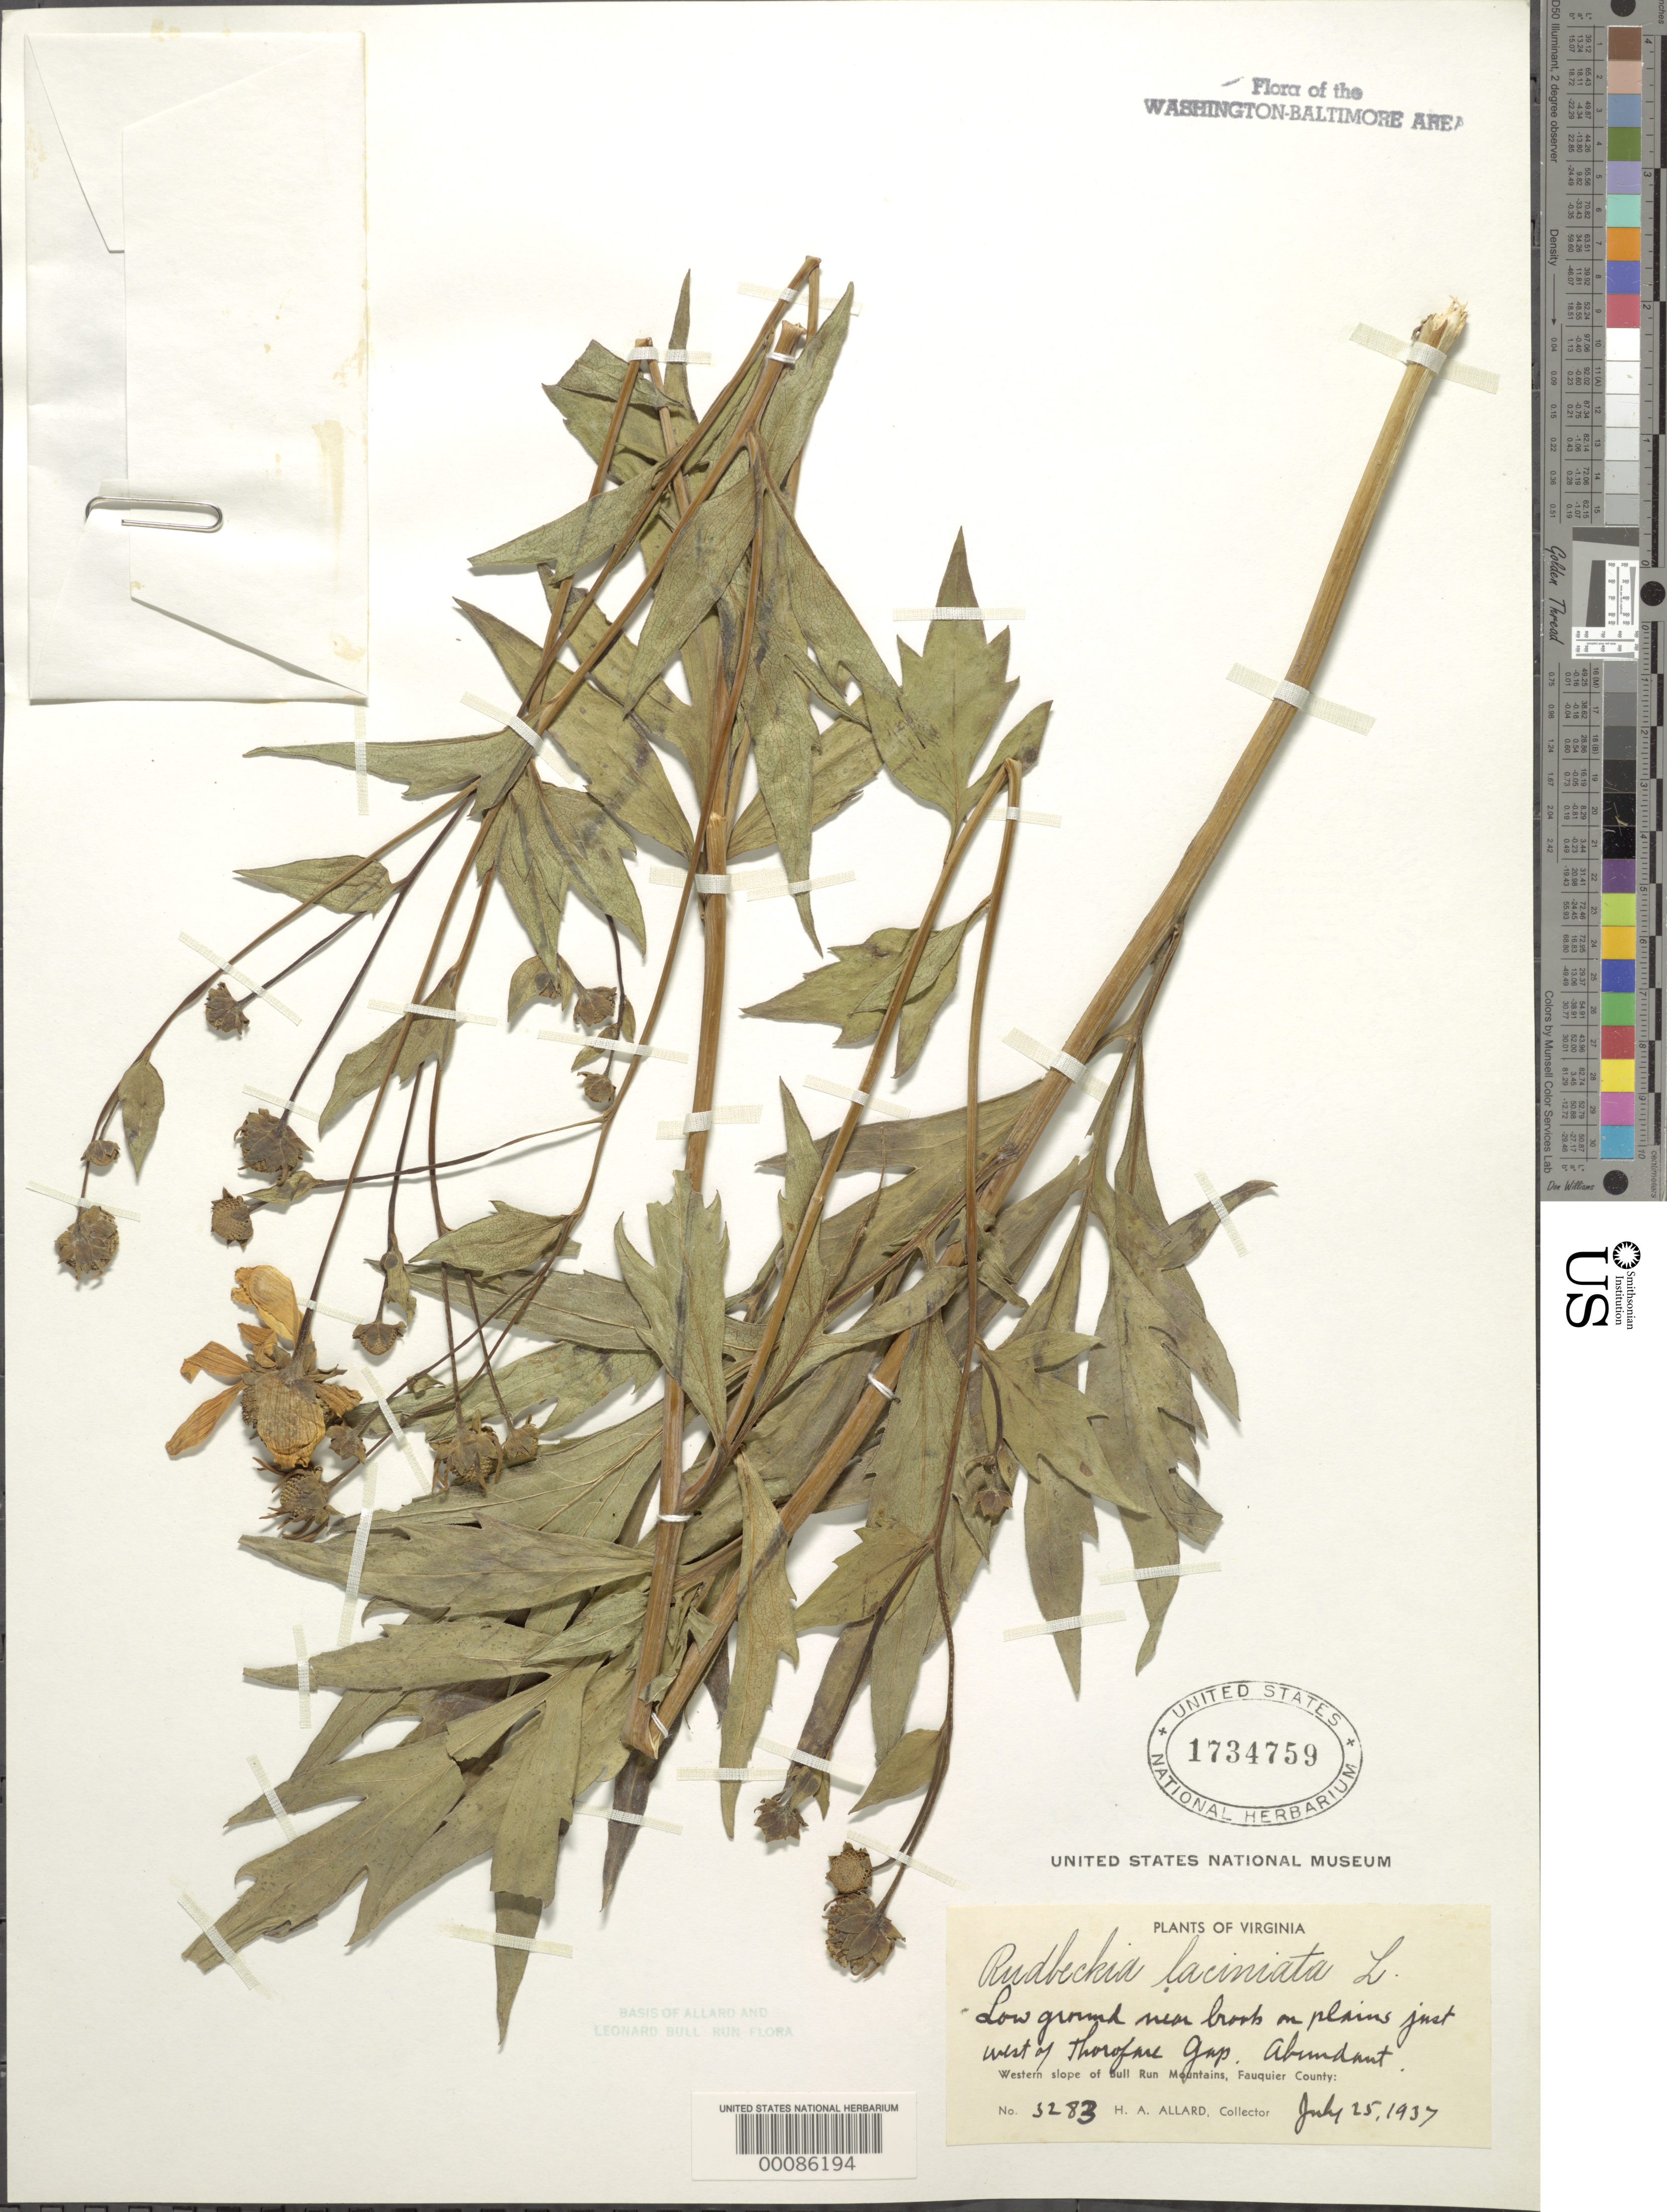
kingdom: Plantae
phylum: Tracheophyta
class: Magnoliopsida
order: Asterales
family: Asteraceae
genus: Rudbeckia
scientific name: Rudbeckia laciniata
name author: L.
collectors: H. A. Allard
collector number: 3283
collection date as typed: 25 Jul 1937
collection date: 1937-07-25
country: United States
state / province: Virginia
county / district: Fauquier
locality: West of Thorofare Gap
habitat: Low ground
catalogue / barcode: US 1734759